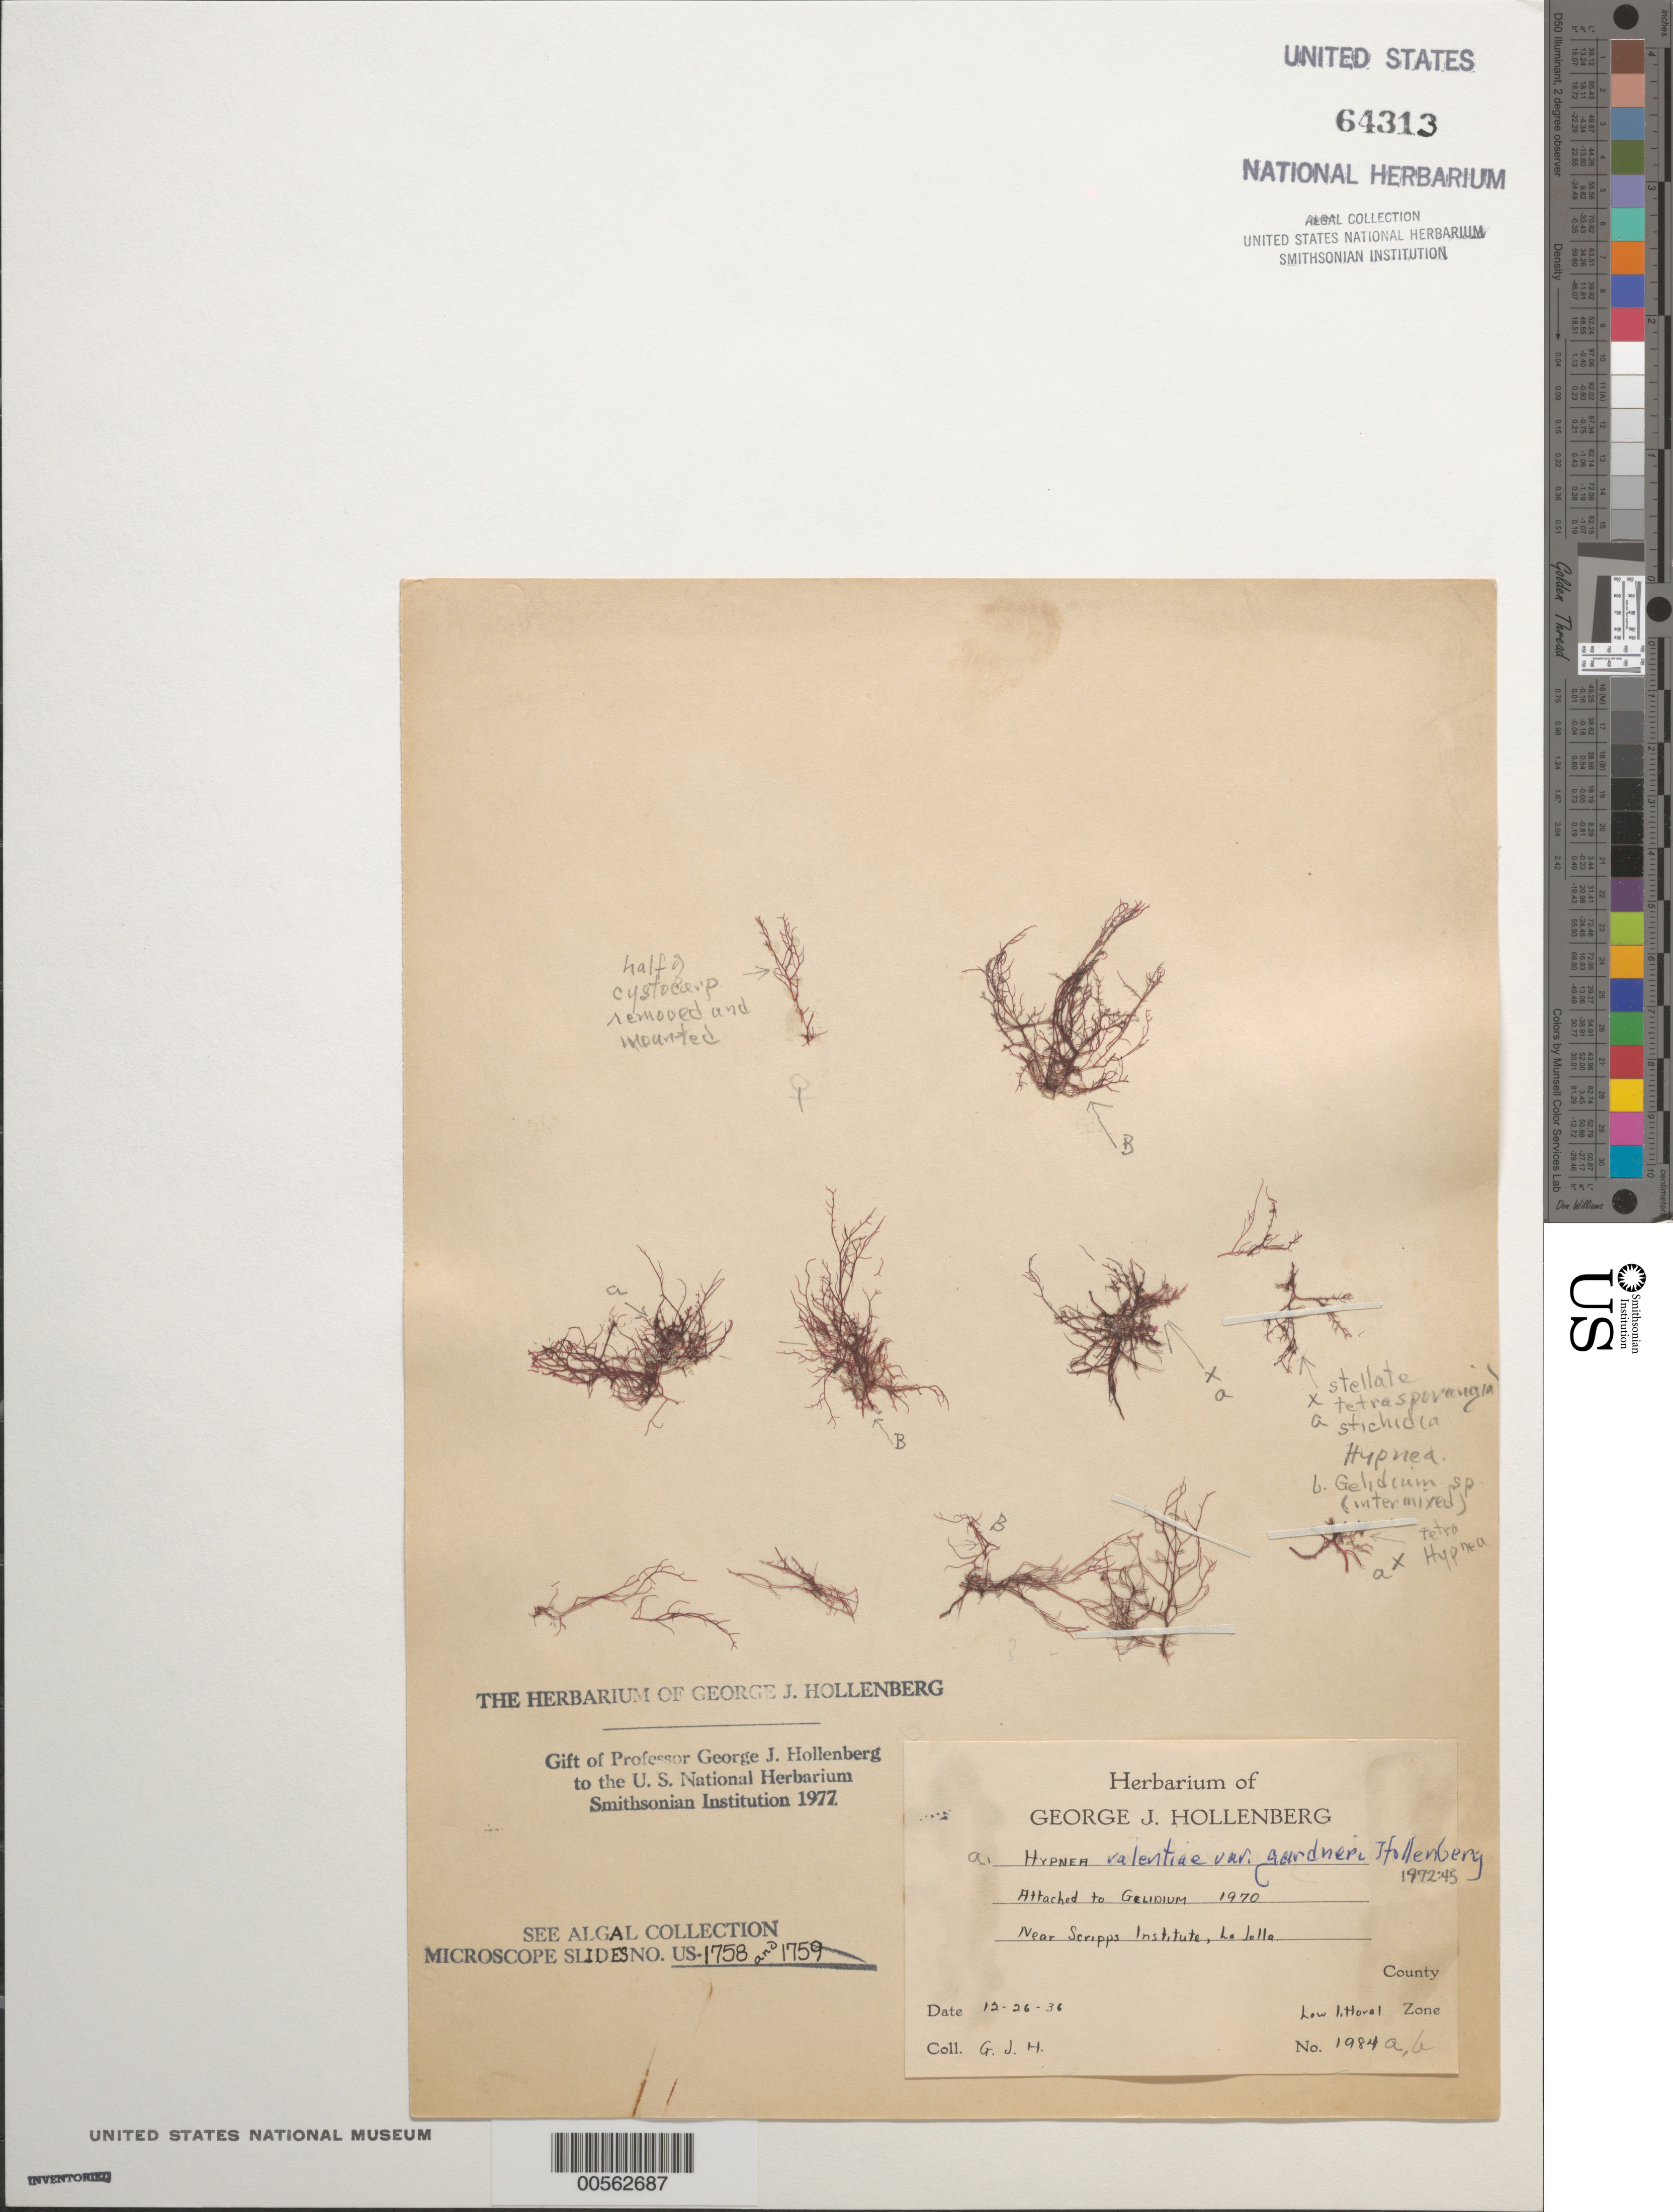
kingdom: Plantae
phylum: Rhodophyta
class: Florideophyceae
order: Gigartinales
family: Cystocloniaceae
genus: Hypnea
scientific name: Hypnea valentiae var. gardneri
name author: Hollenb.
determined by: Hollenberg, George J.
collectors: G. Hollenberg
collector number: GJH 1984A & GJH 1984B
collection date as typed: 26 Dec 1936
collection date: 1936-12-26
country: United States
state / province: California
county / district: San Diego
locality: La Jolla, near Scripps Institution of Oceanography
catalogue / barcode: US 64313